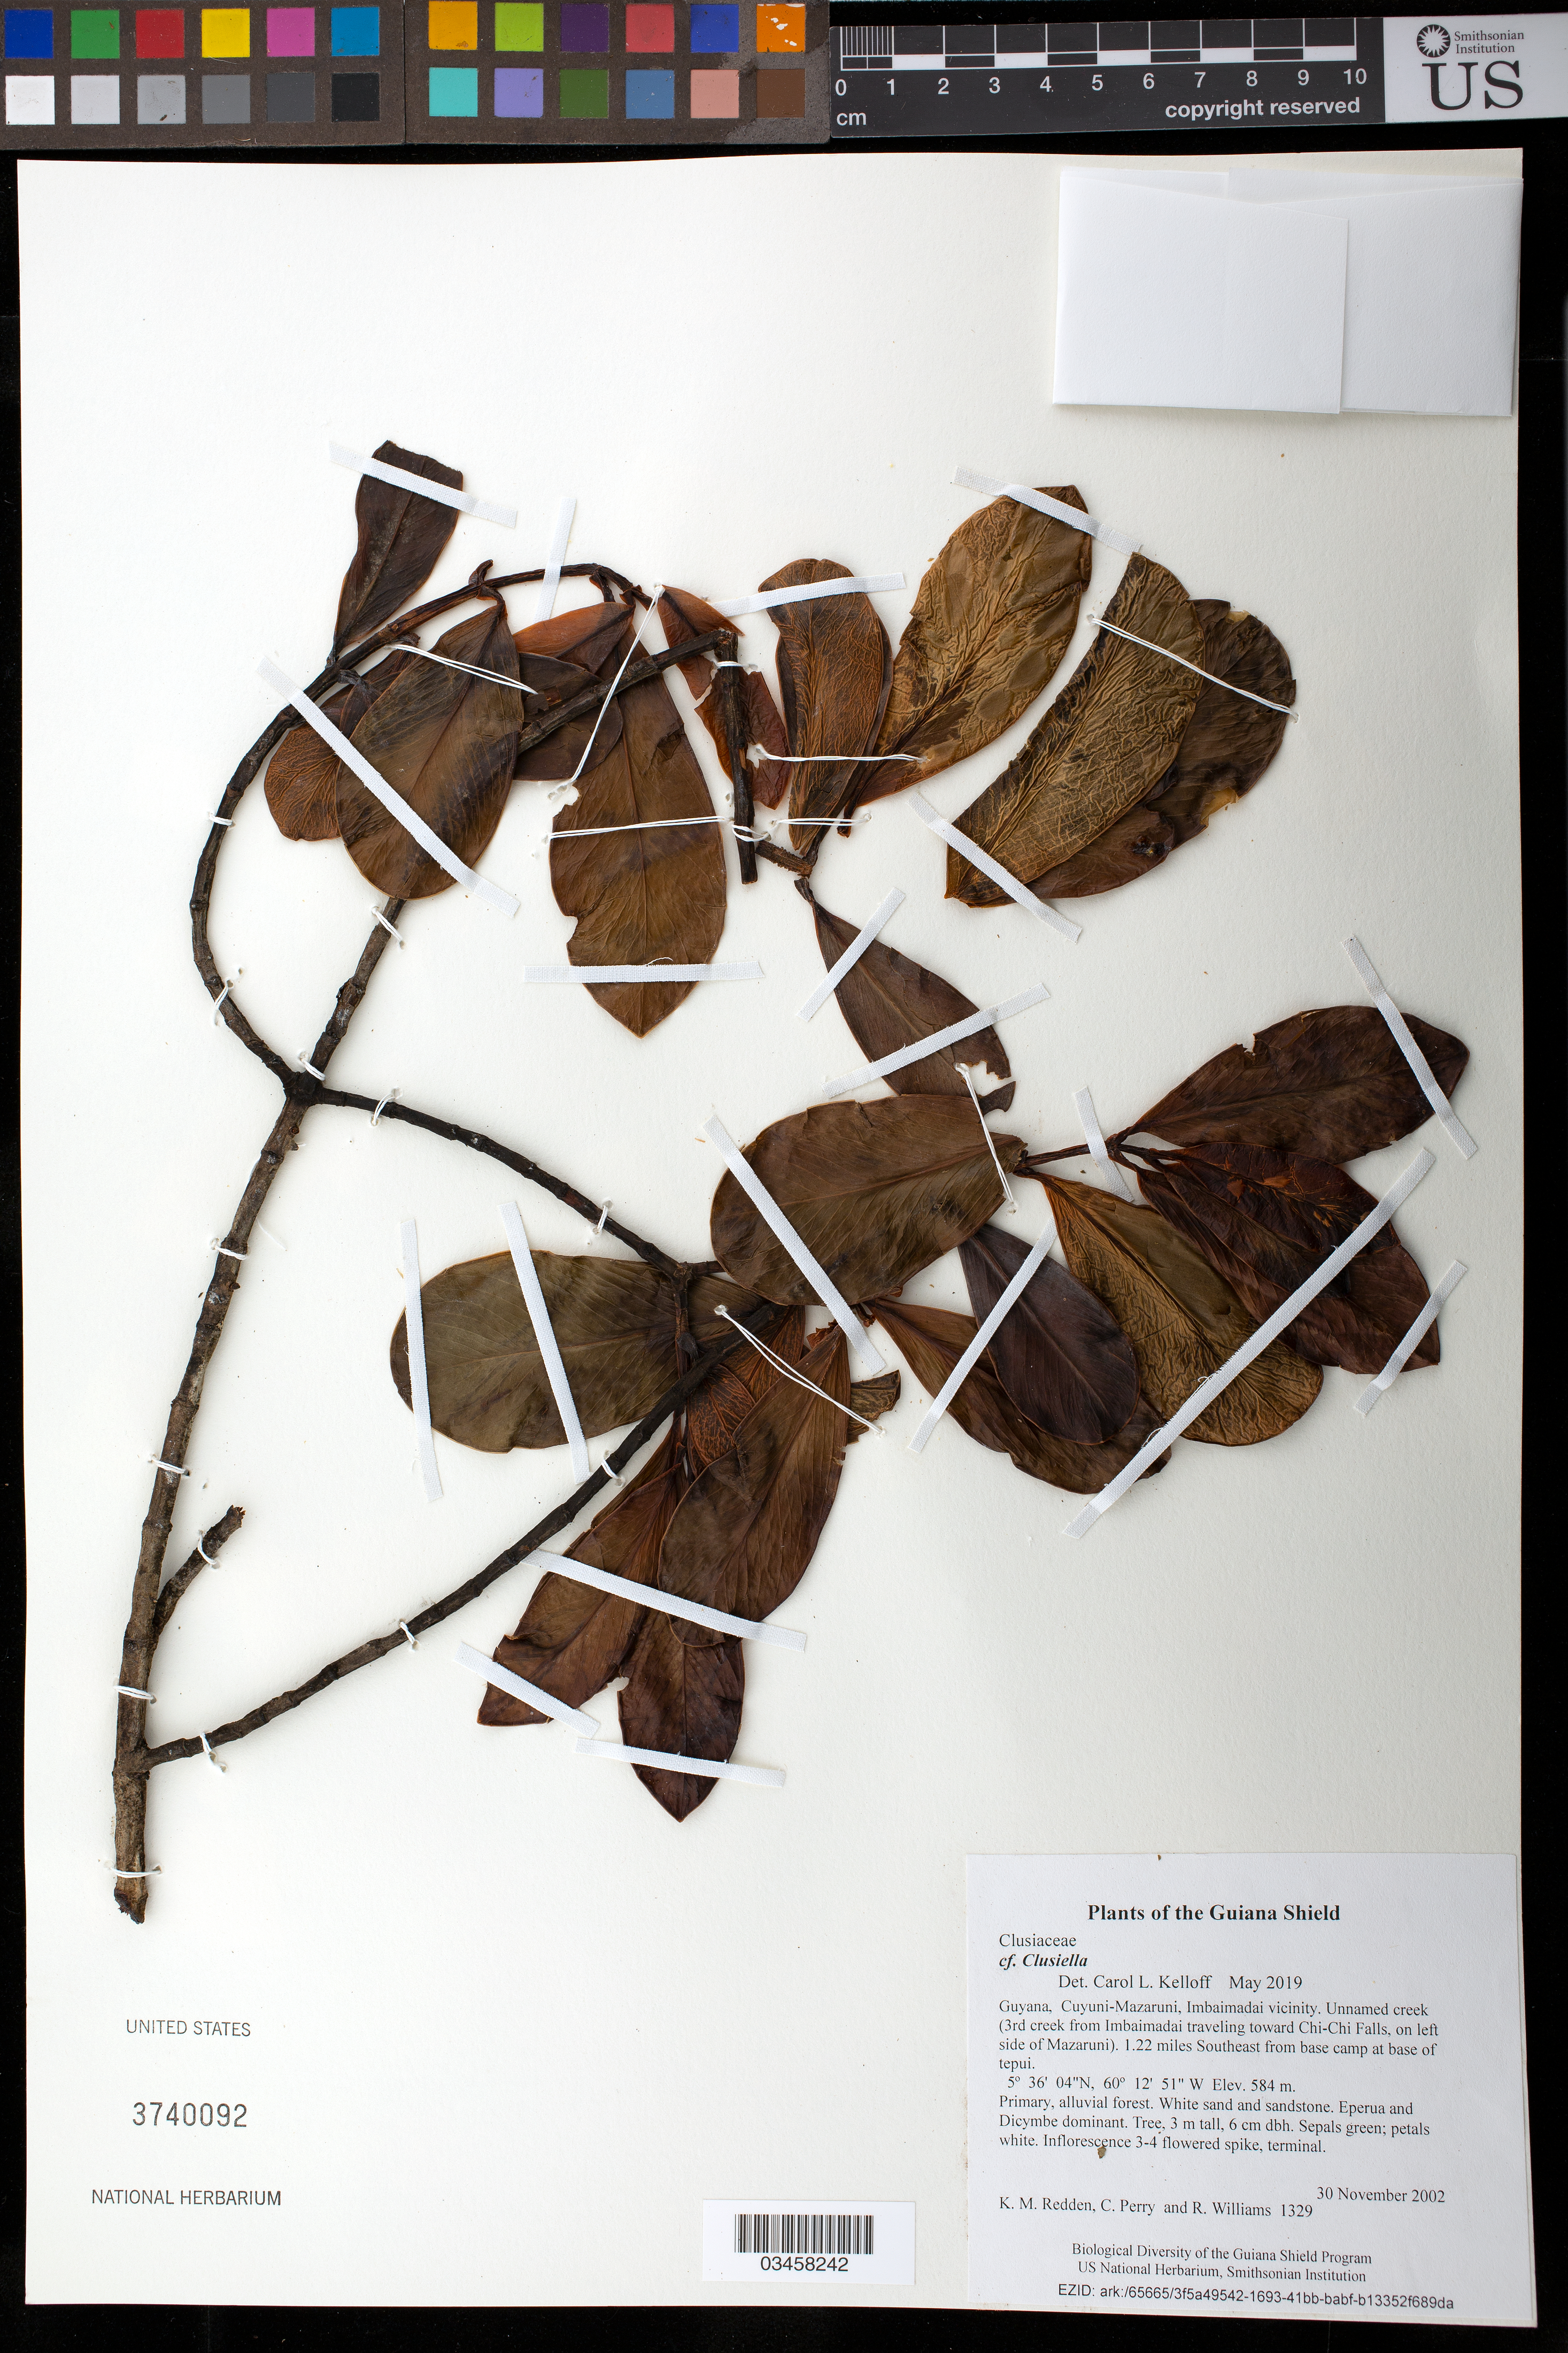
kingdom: Plantae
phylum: Tracheophyta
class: Magnoliopsida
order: Malpighiales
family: Calophyllaceae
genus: Clusiella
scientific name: Clusiella sp.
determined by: Kelloff, Carol L.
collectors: K. M. Redden, C. Perry & R. Williams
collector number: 1329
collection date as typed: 30 November 2002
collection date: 2002-11-30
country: Guyana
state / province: Cuyuni-Mazaruni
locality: Imbaimadai vicinity. Unnamed creek (3rd creek from Imbaimadai traveling toward Chi-Chi Falls, on left side of Mazaruni). 1.22 miles Southeast from base camp at base of tepui.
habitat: Primary, alluvial forest. White sand and sandstone. Eperua and Dicymbe dominant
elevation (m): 584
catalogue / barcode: US 3740092